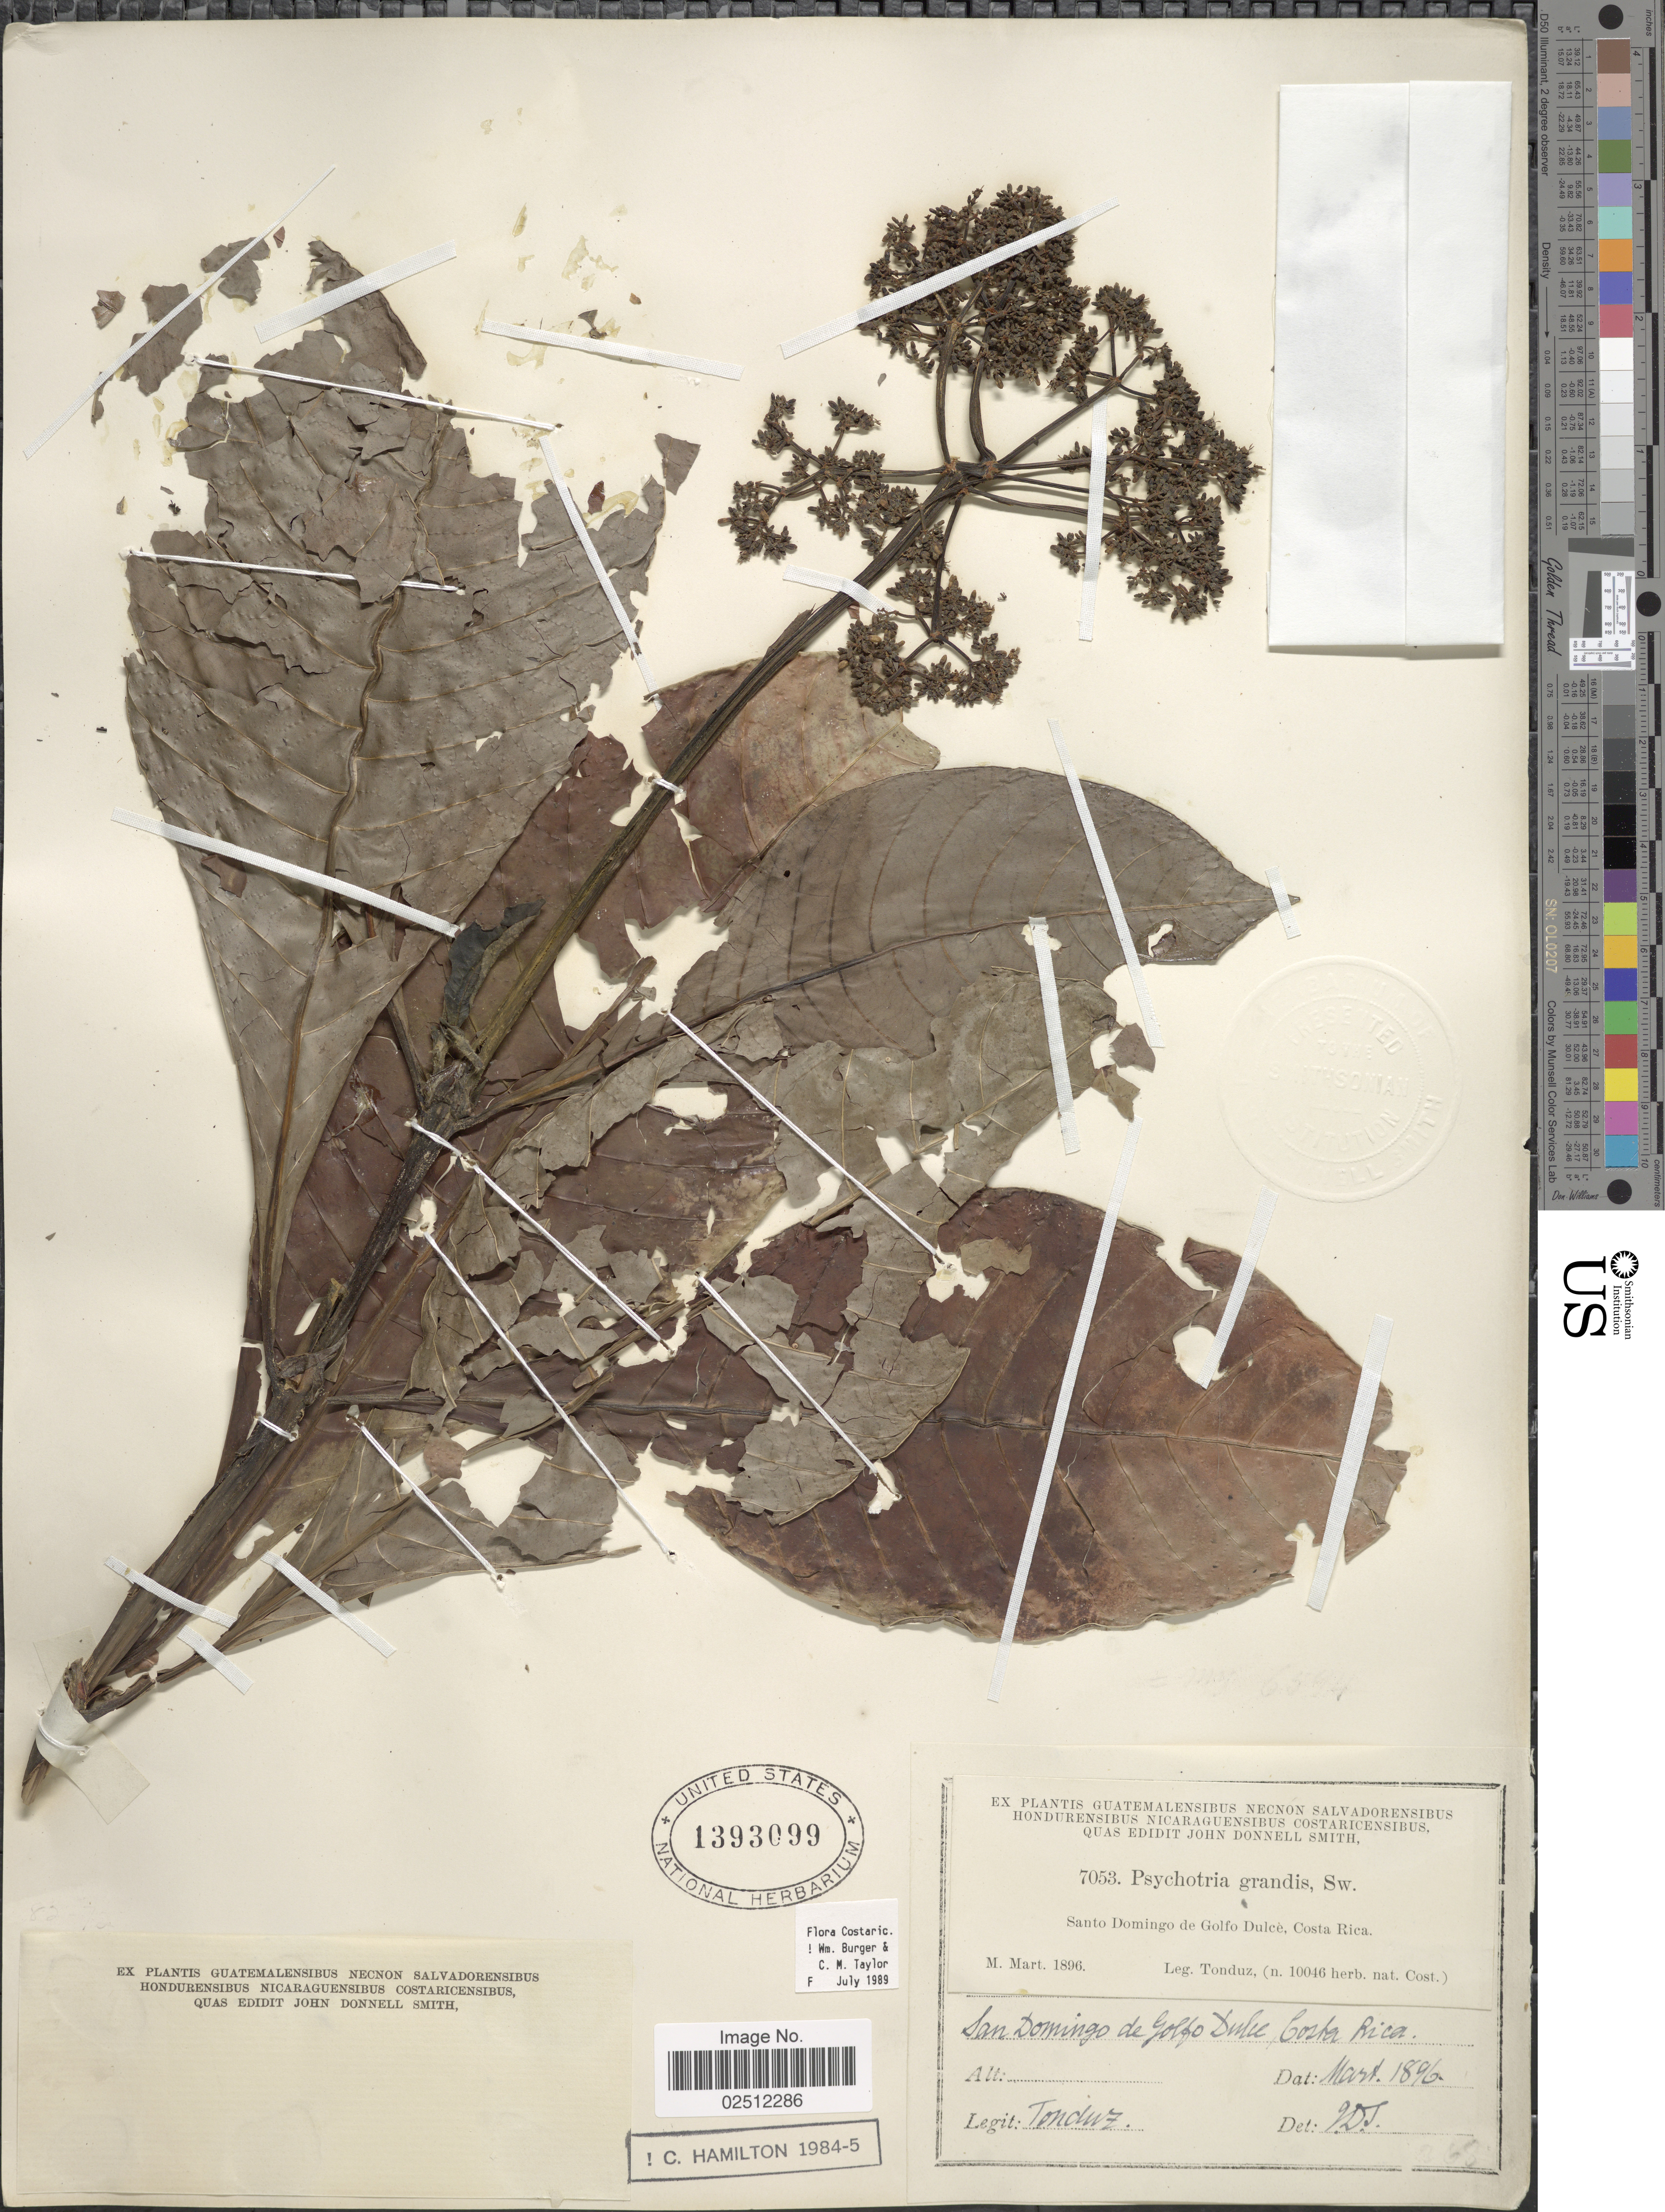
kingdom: Plantae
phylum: Tracheophyta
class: Magnoliopsida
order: Gentianales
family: Rubiaceae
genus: Psychotria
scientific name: Psychotria grandis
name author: Sw.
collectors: A. Tonduz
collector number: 7053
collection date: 1896-03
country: Costa Rica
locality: Santo Domingo de Golfo Dulcé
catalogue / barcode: US 1393099